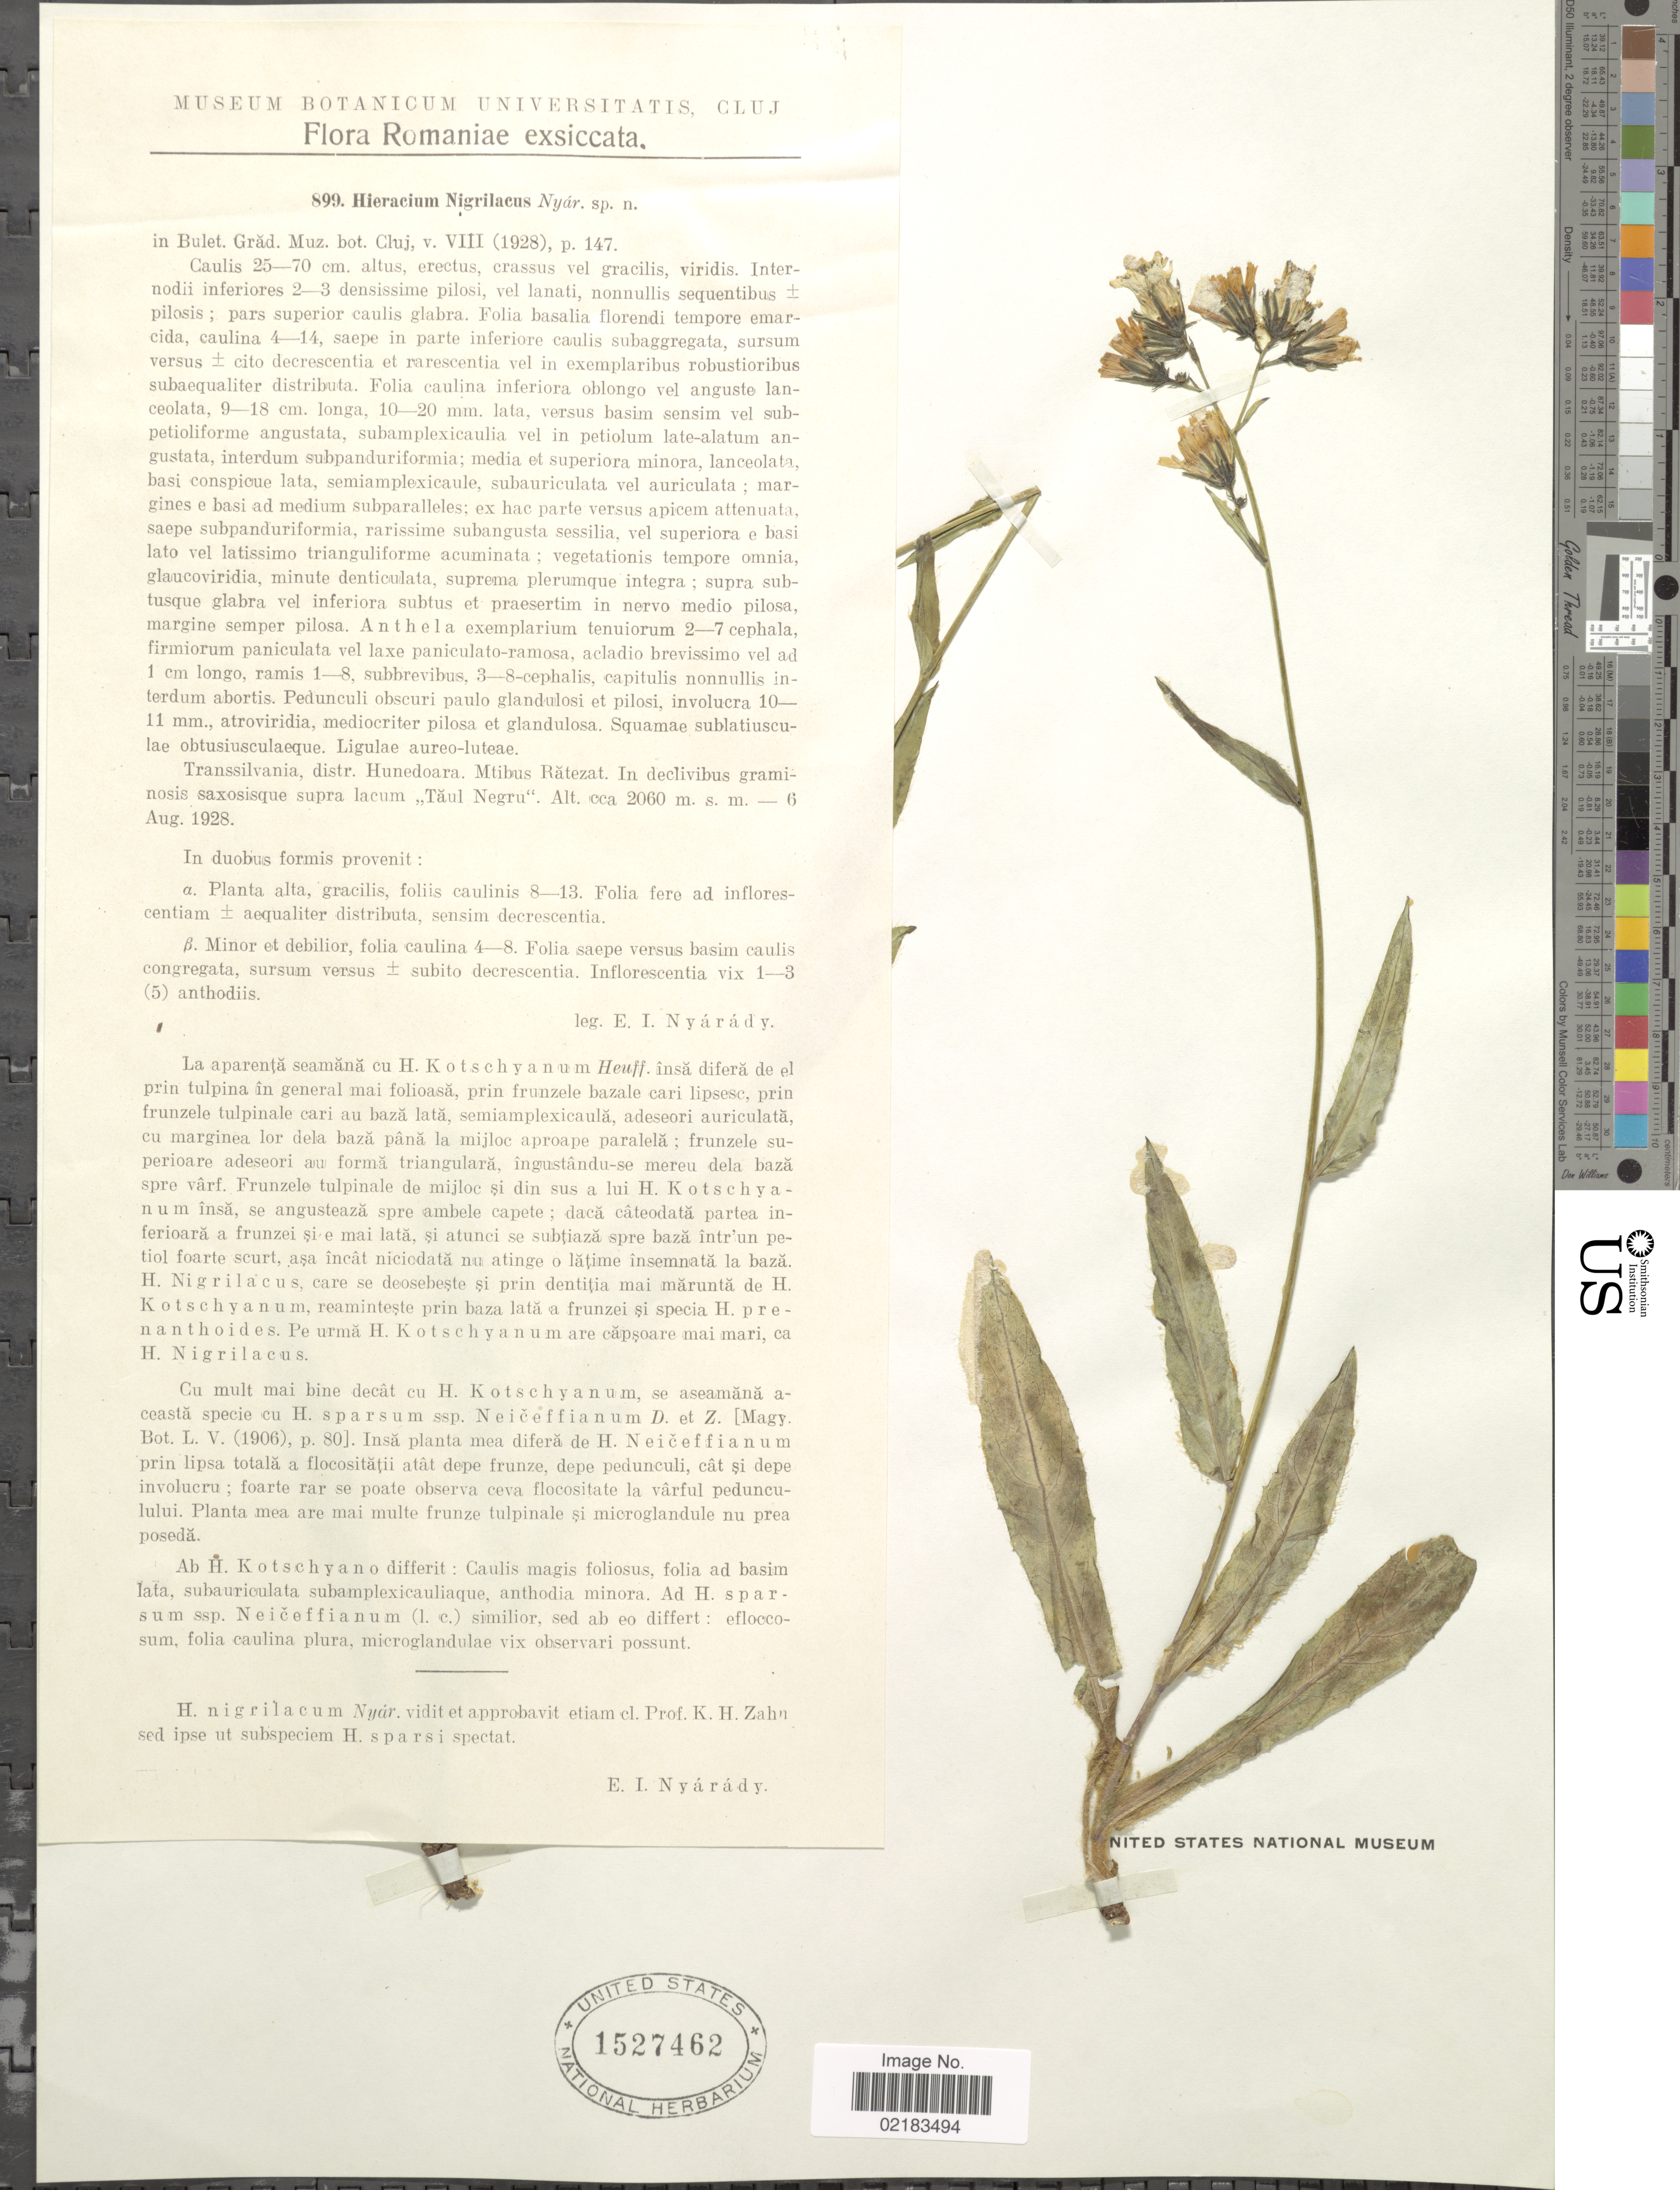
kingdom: Plantae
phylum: Tracheophyta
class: Magnoliopsida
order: Asterales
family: Asteraceae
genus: Hieracium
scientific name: Hieracium sparsum subsp. nigrilacus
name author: (Nyár.) Zahn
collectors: E. Nyárády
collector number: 899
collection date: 1928-08-06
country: Romania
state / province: Hunedoara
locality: Transsulvania, Mtibus Ratezat, in declivibus graminosis saxosisque supra lacum ,,Taul Negru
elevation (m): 2060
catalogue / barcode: US 1527462